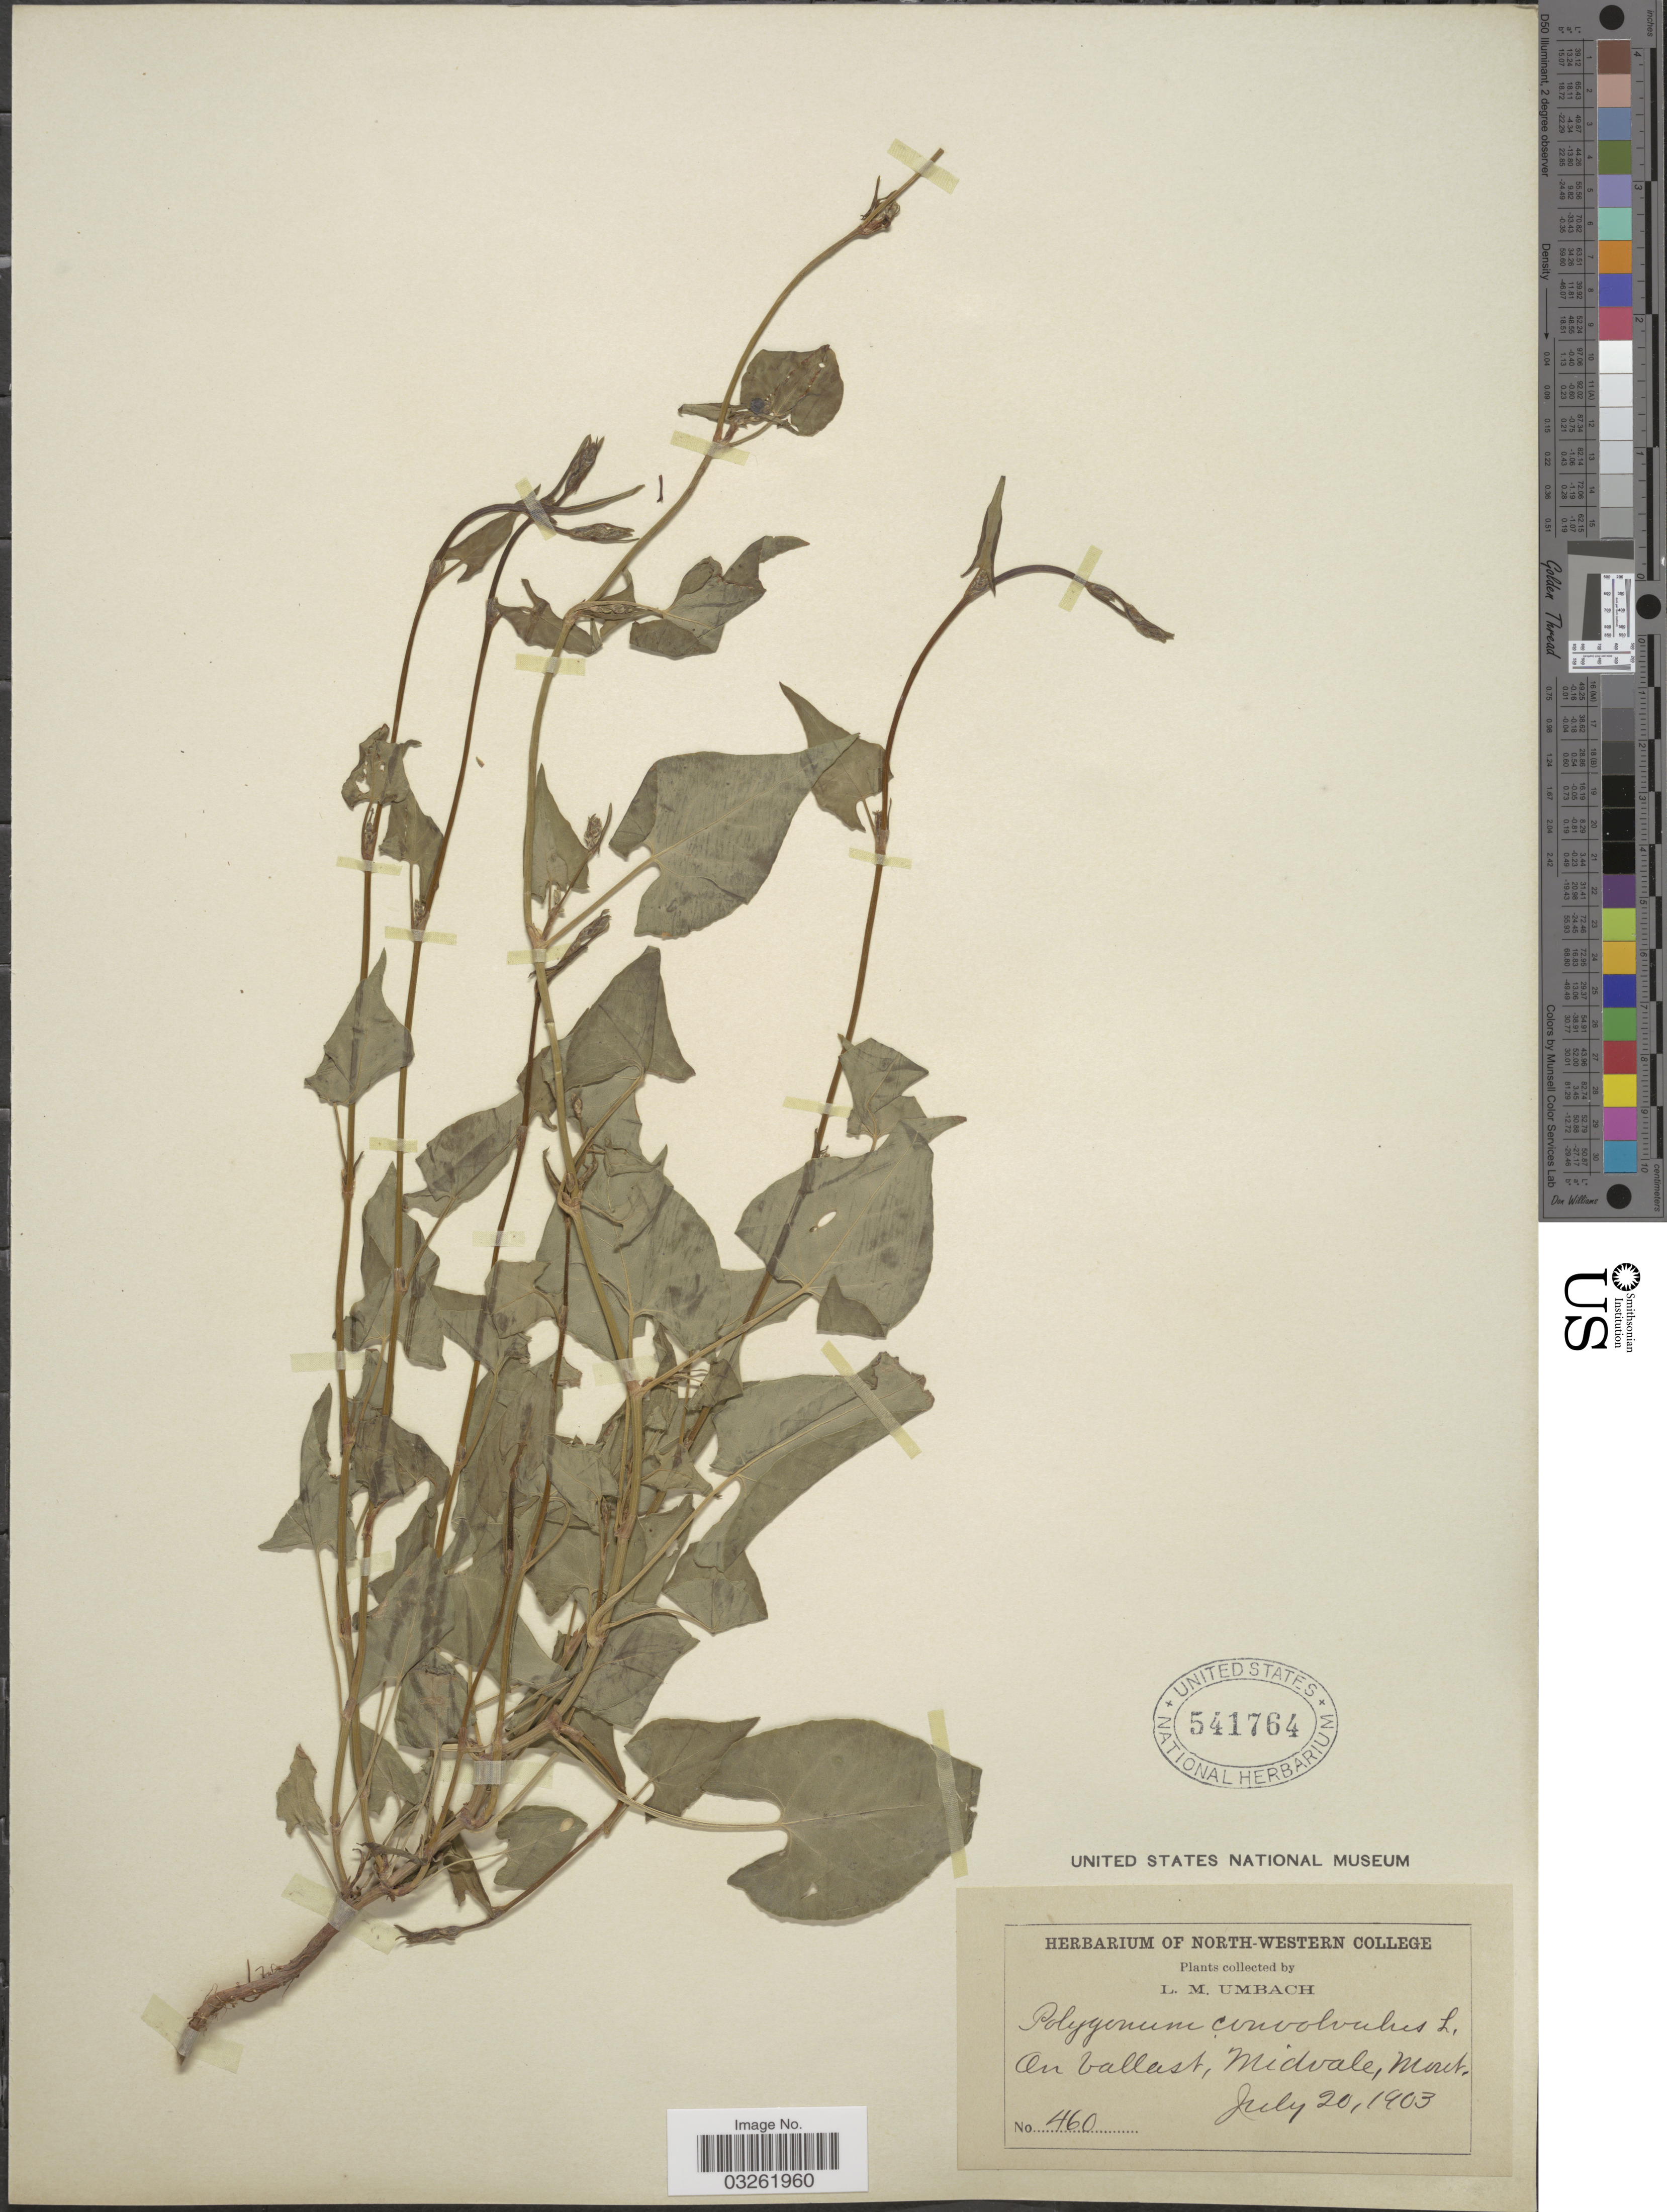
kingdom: Plantae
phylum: Tracheophyta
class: Magnoliopsida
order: Caryophyllales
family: Polygonaceae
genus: Fallopia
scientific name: Fallopia convolvulus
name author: (L.) Á. Löve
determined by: Strong, M. T., (US), Smithsonian Institution - National Museum of Natural History (UNITED STATES)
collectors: L. M. Umbach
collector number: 460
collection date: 1903-07-20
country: United States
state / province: Montana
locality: On ballast, Midvale, Mont.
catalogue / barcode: US 541764